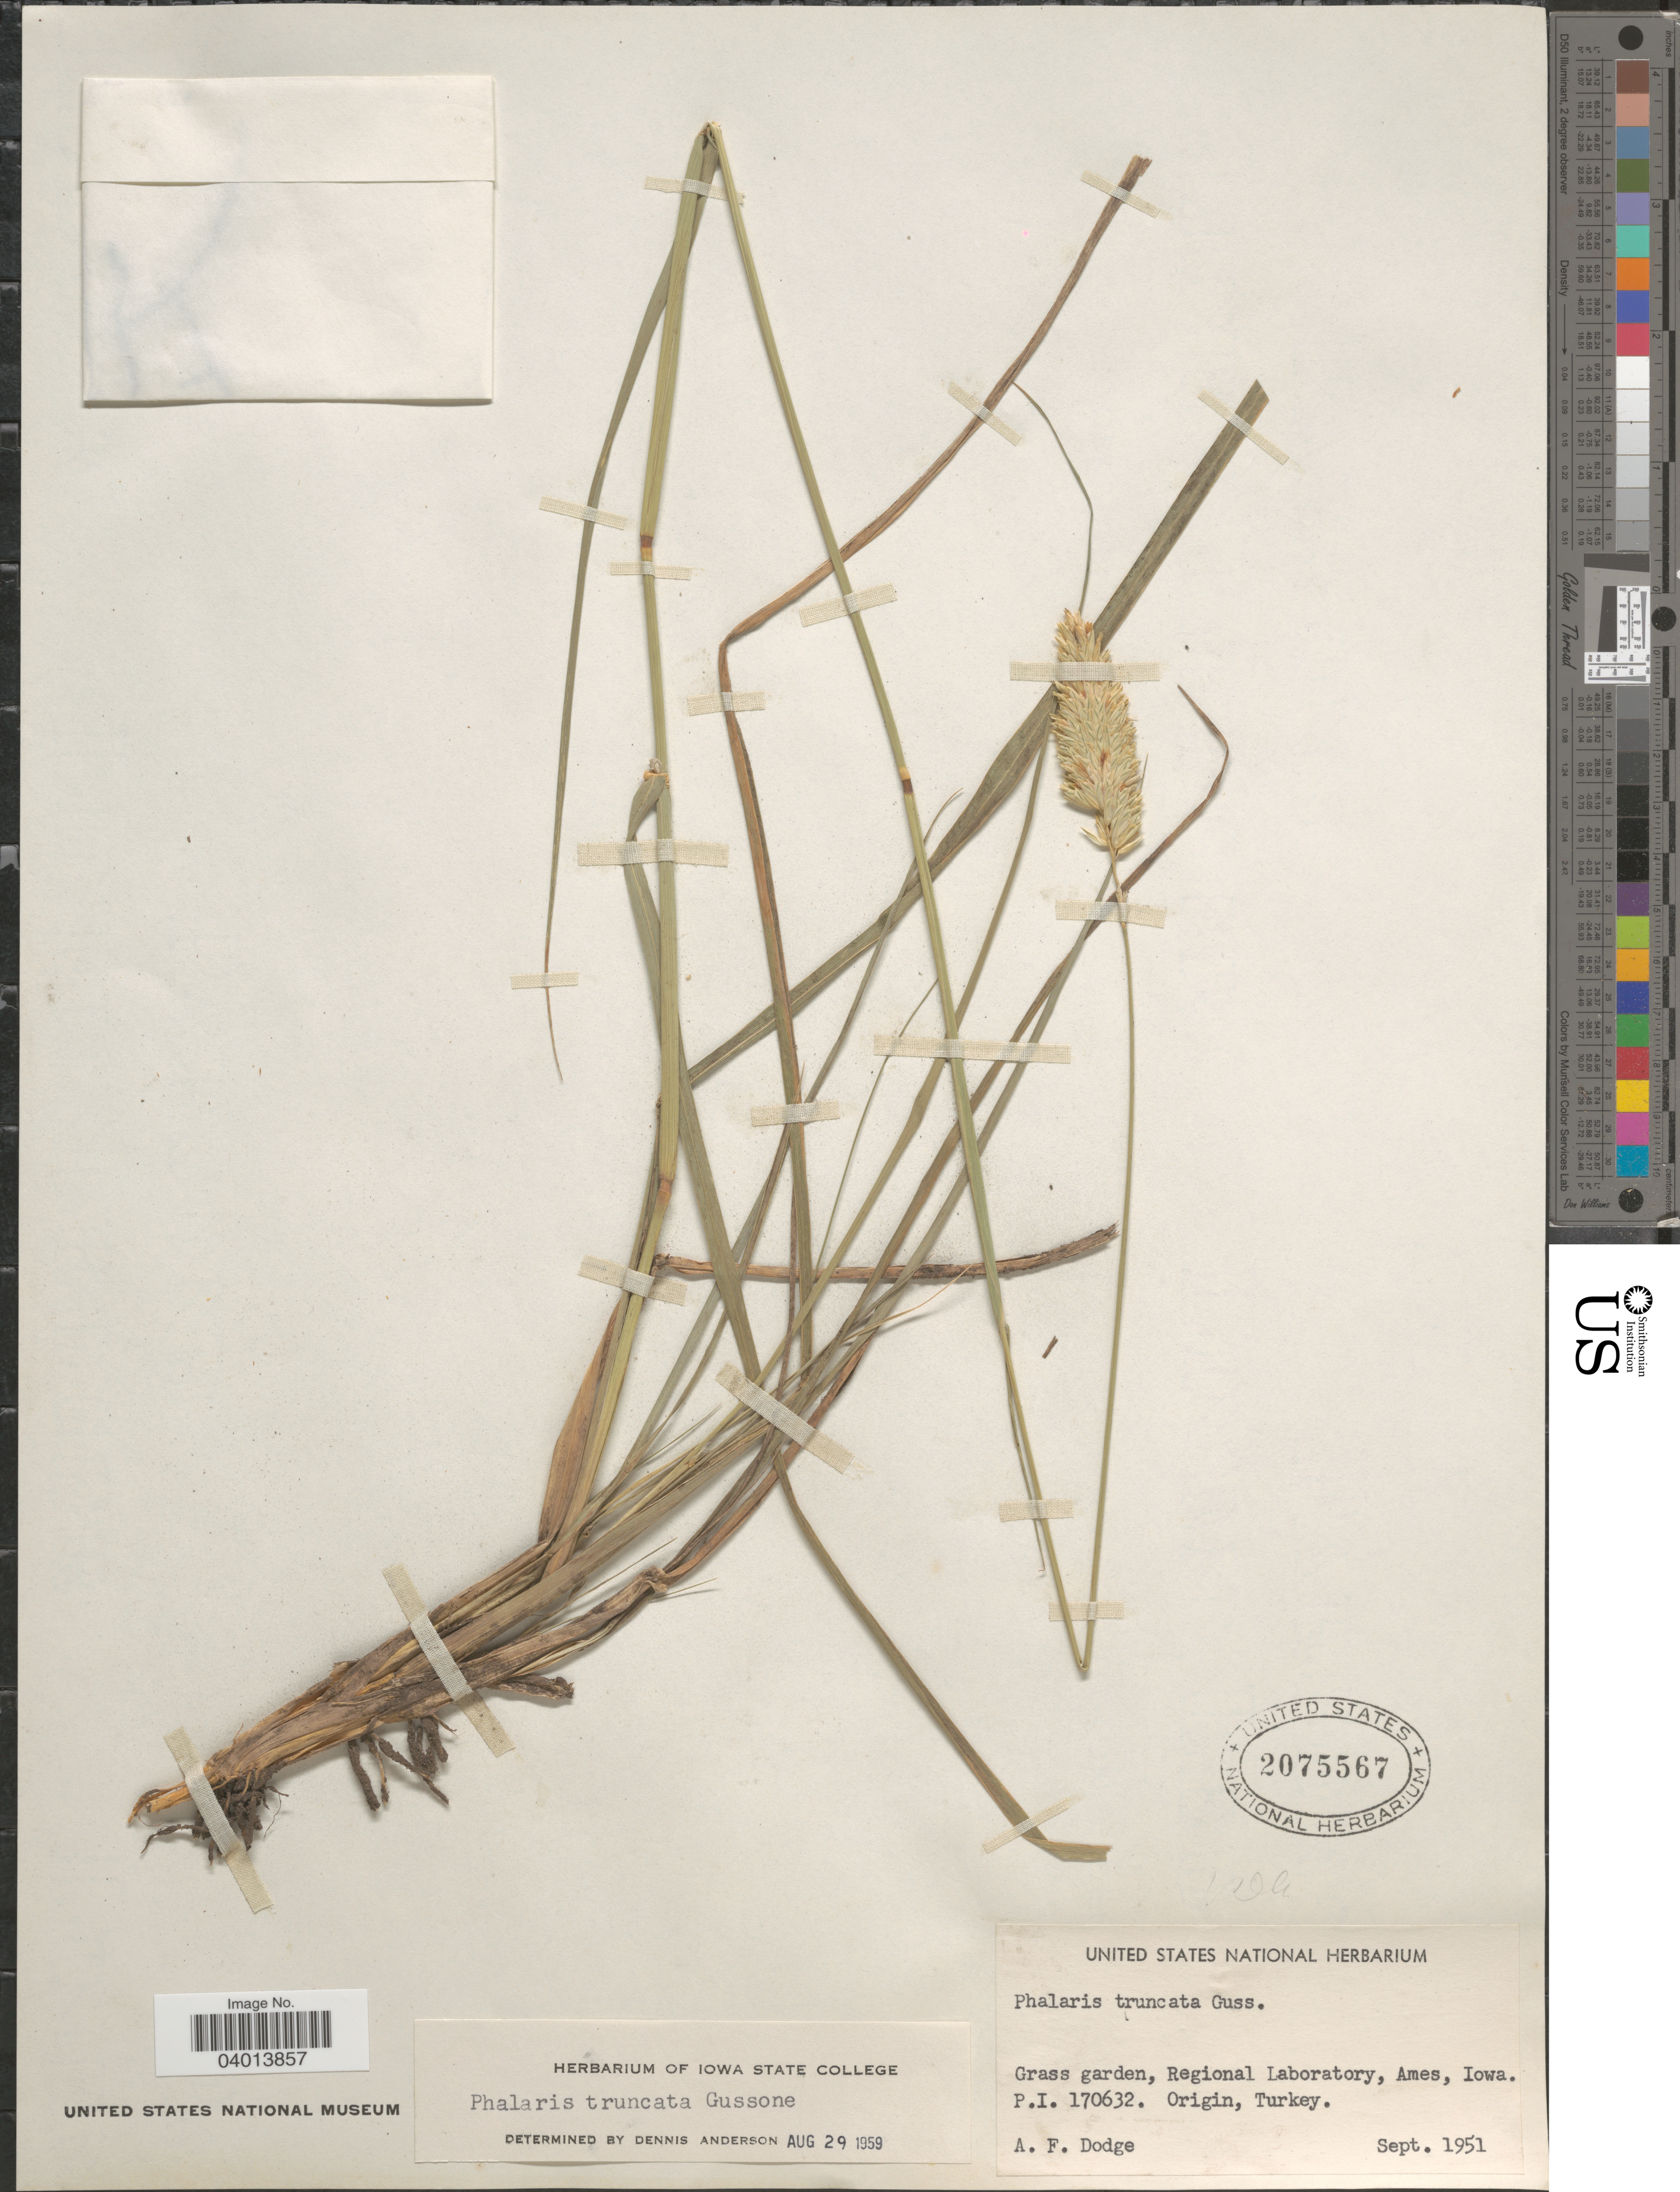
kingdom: Plantae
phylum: Tracheophyta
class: Liliopsida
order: Poales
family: Poaceae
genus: Phalaris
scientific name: Phalaris truncata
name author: Gussone ex Bertol.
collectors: A. Dodge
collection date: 1951-09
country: United States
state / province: Iowa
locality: Grass garden, Regional Laboratory, Ames.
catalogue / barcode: US 2075567